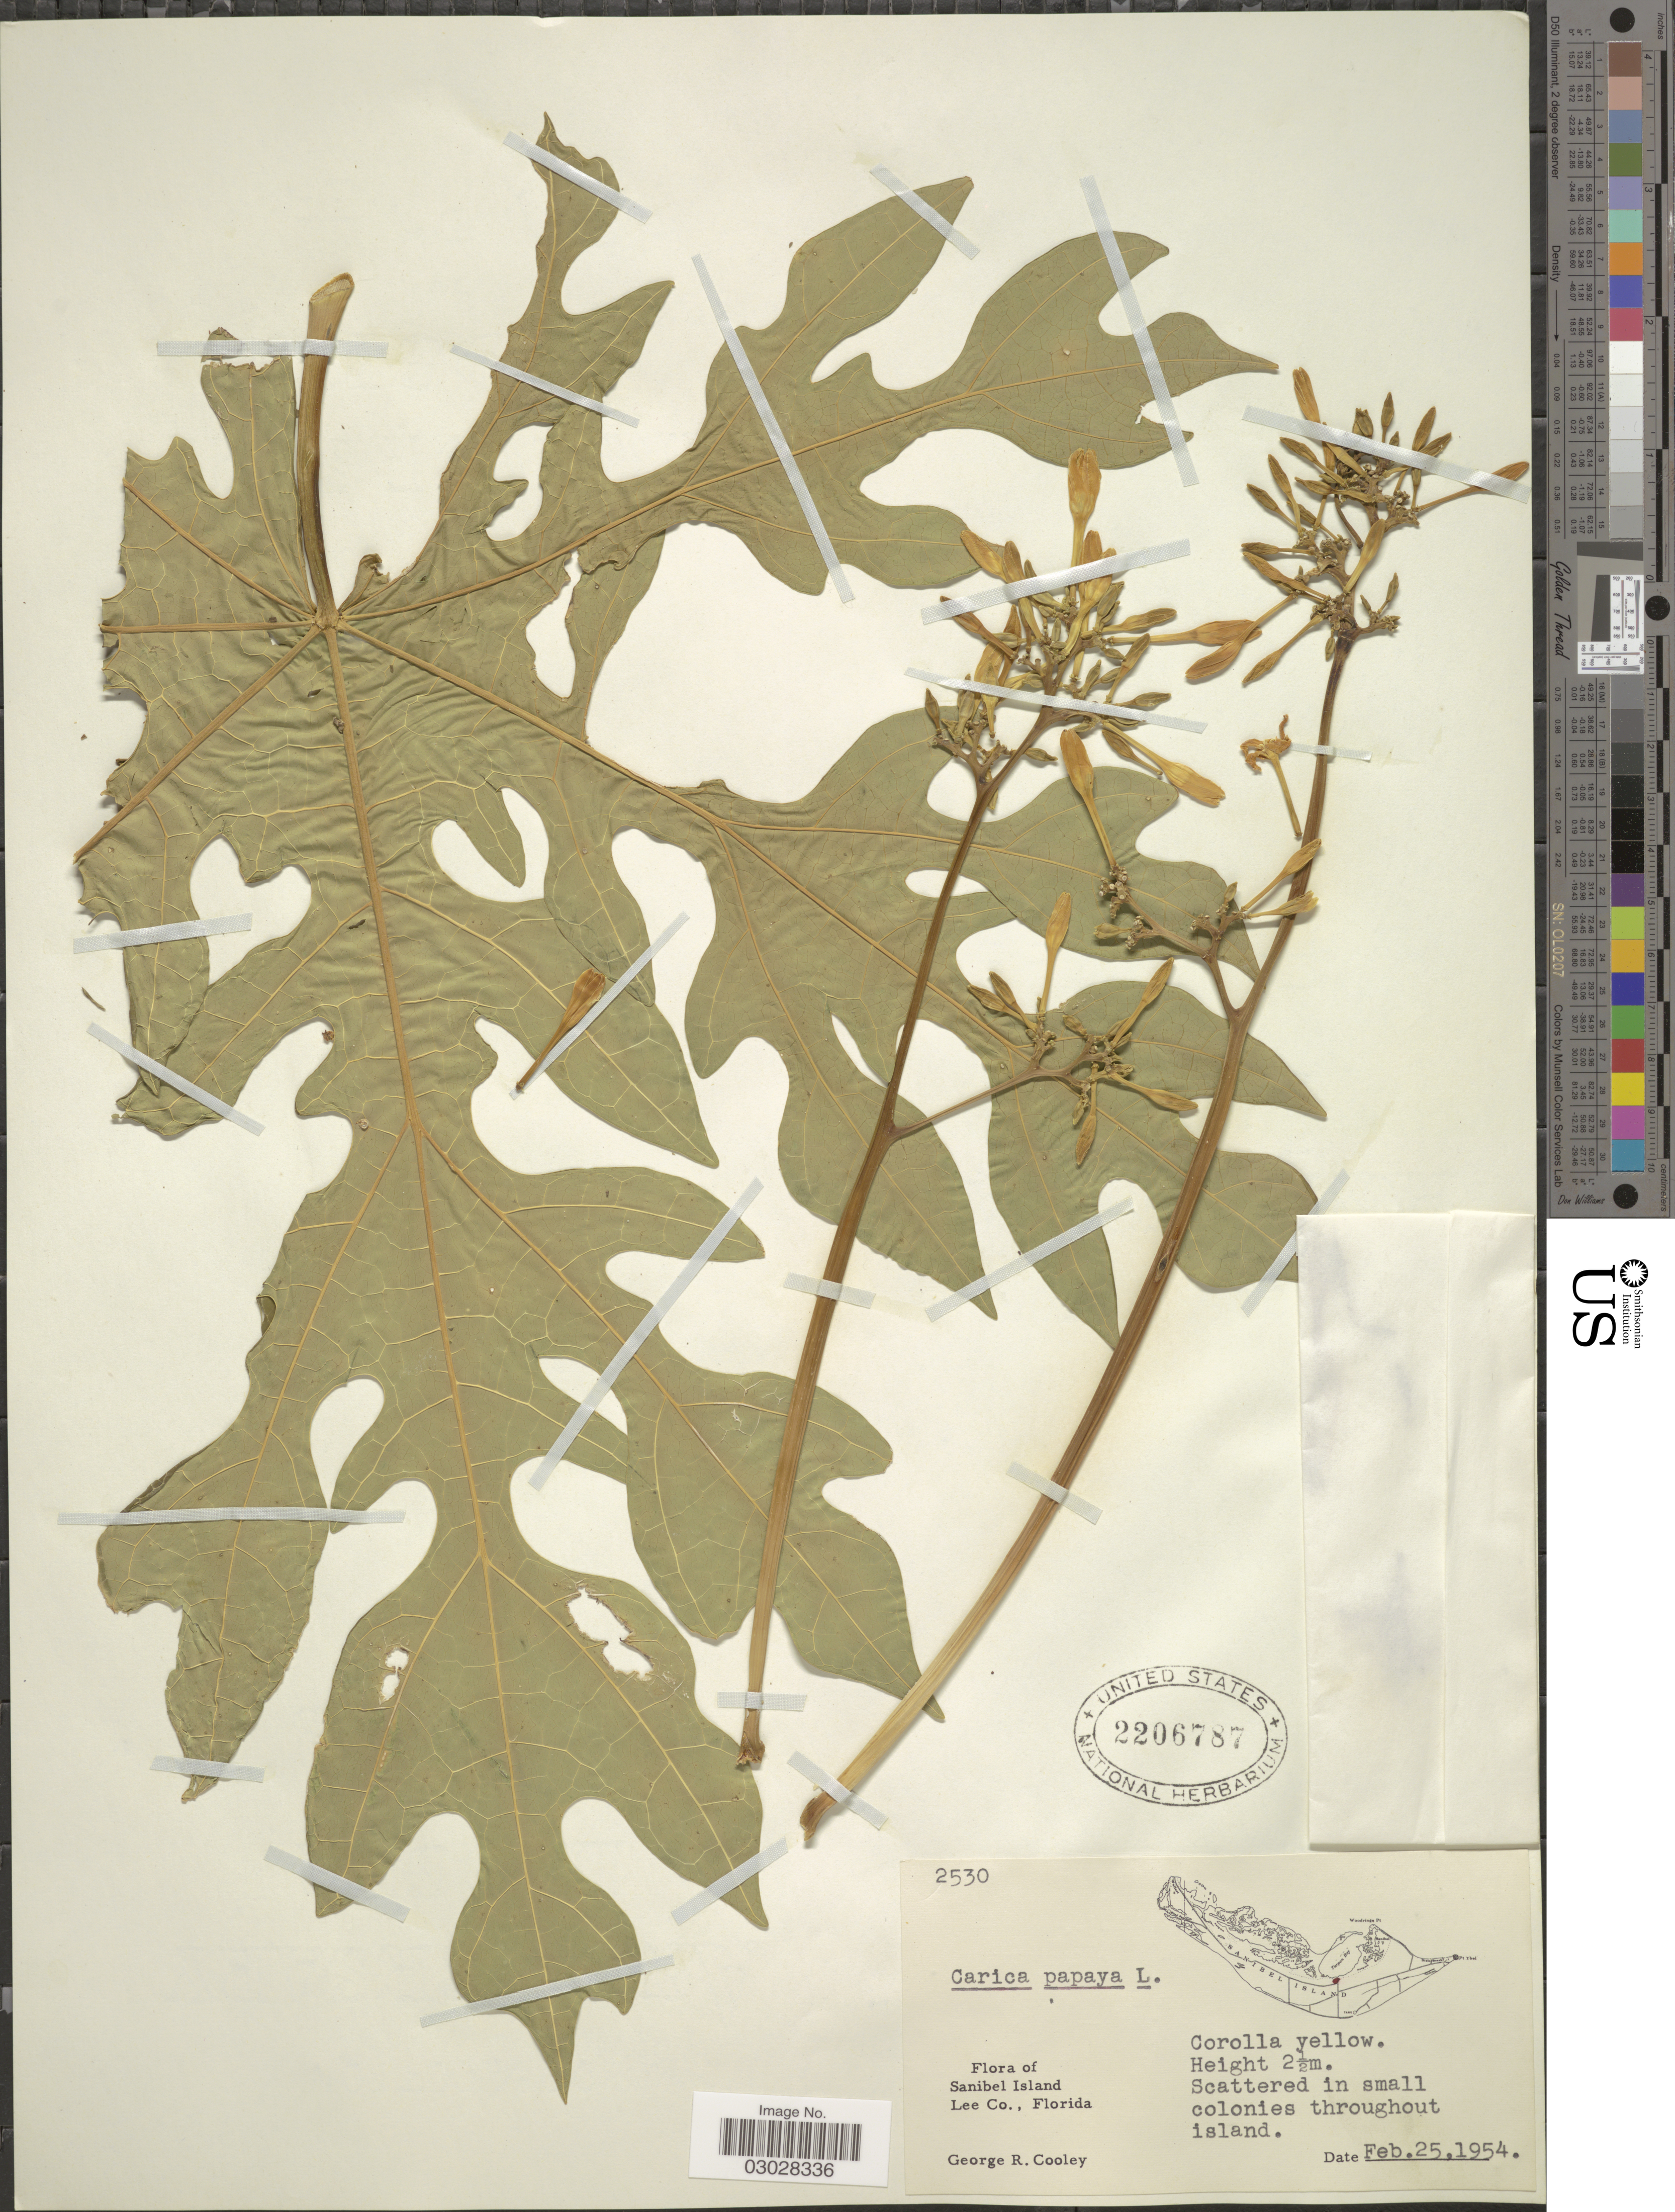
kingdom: Plantae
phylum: Tracheophyta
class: Magnoliopsida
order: Brassicales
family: Caricaceae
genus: Carica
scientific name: Carica papaya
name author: L.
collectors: G. R. Cooley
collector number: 2530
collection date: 1954-02-25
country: United States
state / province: Florida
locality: Sanibel Island. Lee Co., Florida. Scattered in small colonies throughout island.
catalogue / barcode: US 2206787